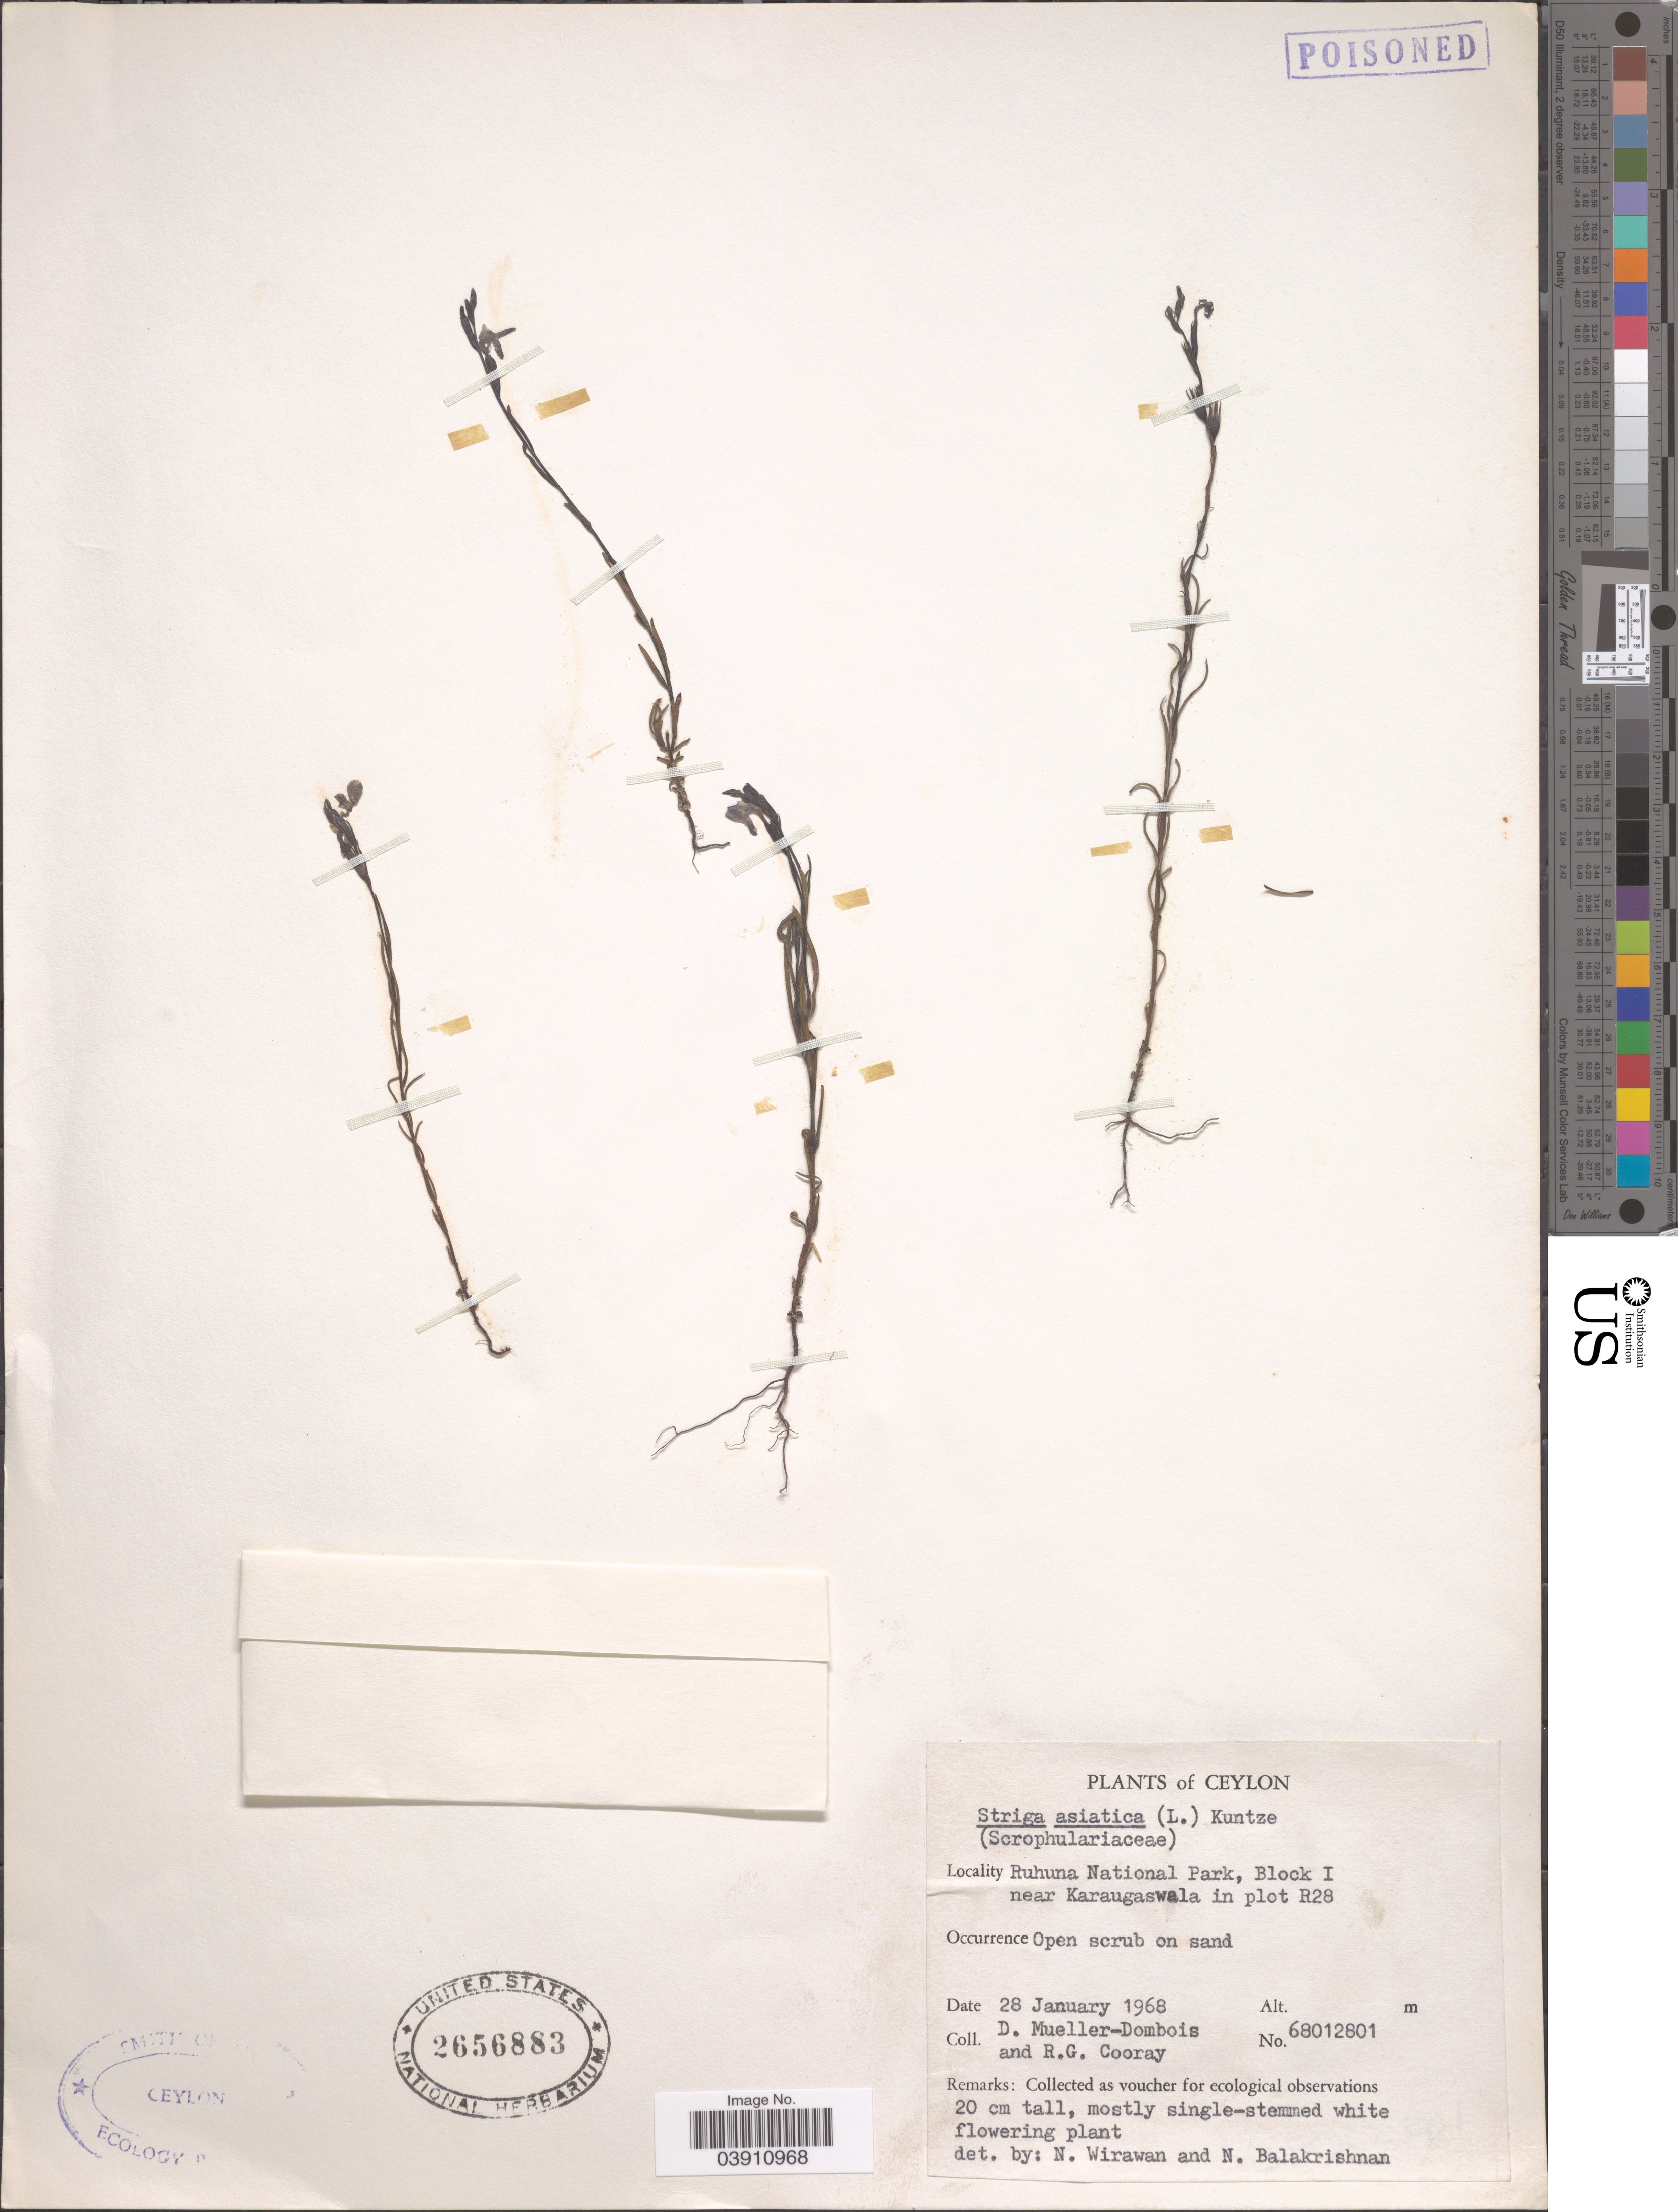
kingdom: Plantae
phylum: Tracheophyta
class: Magnoliopsida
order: Lamiales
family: Orobanchaceae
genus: Striga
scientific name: Striga angustifolia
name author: (D. Don) C.J. Saldanha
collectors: D. Mueller-Dombois & R. Cooray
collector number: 68012801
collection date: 1968-01-28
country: Sri Lanka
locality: Ceylon. Ruhuna National Park, Block I near Karaugaswala in plot R28.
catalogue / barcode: US 2656883